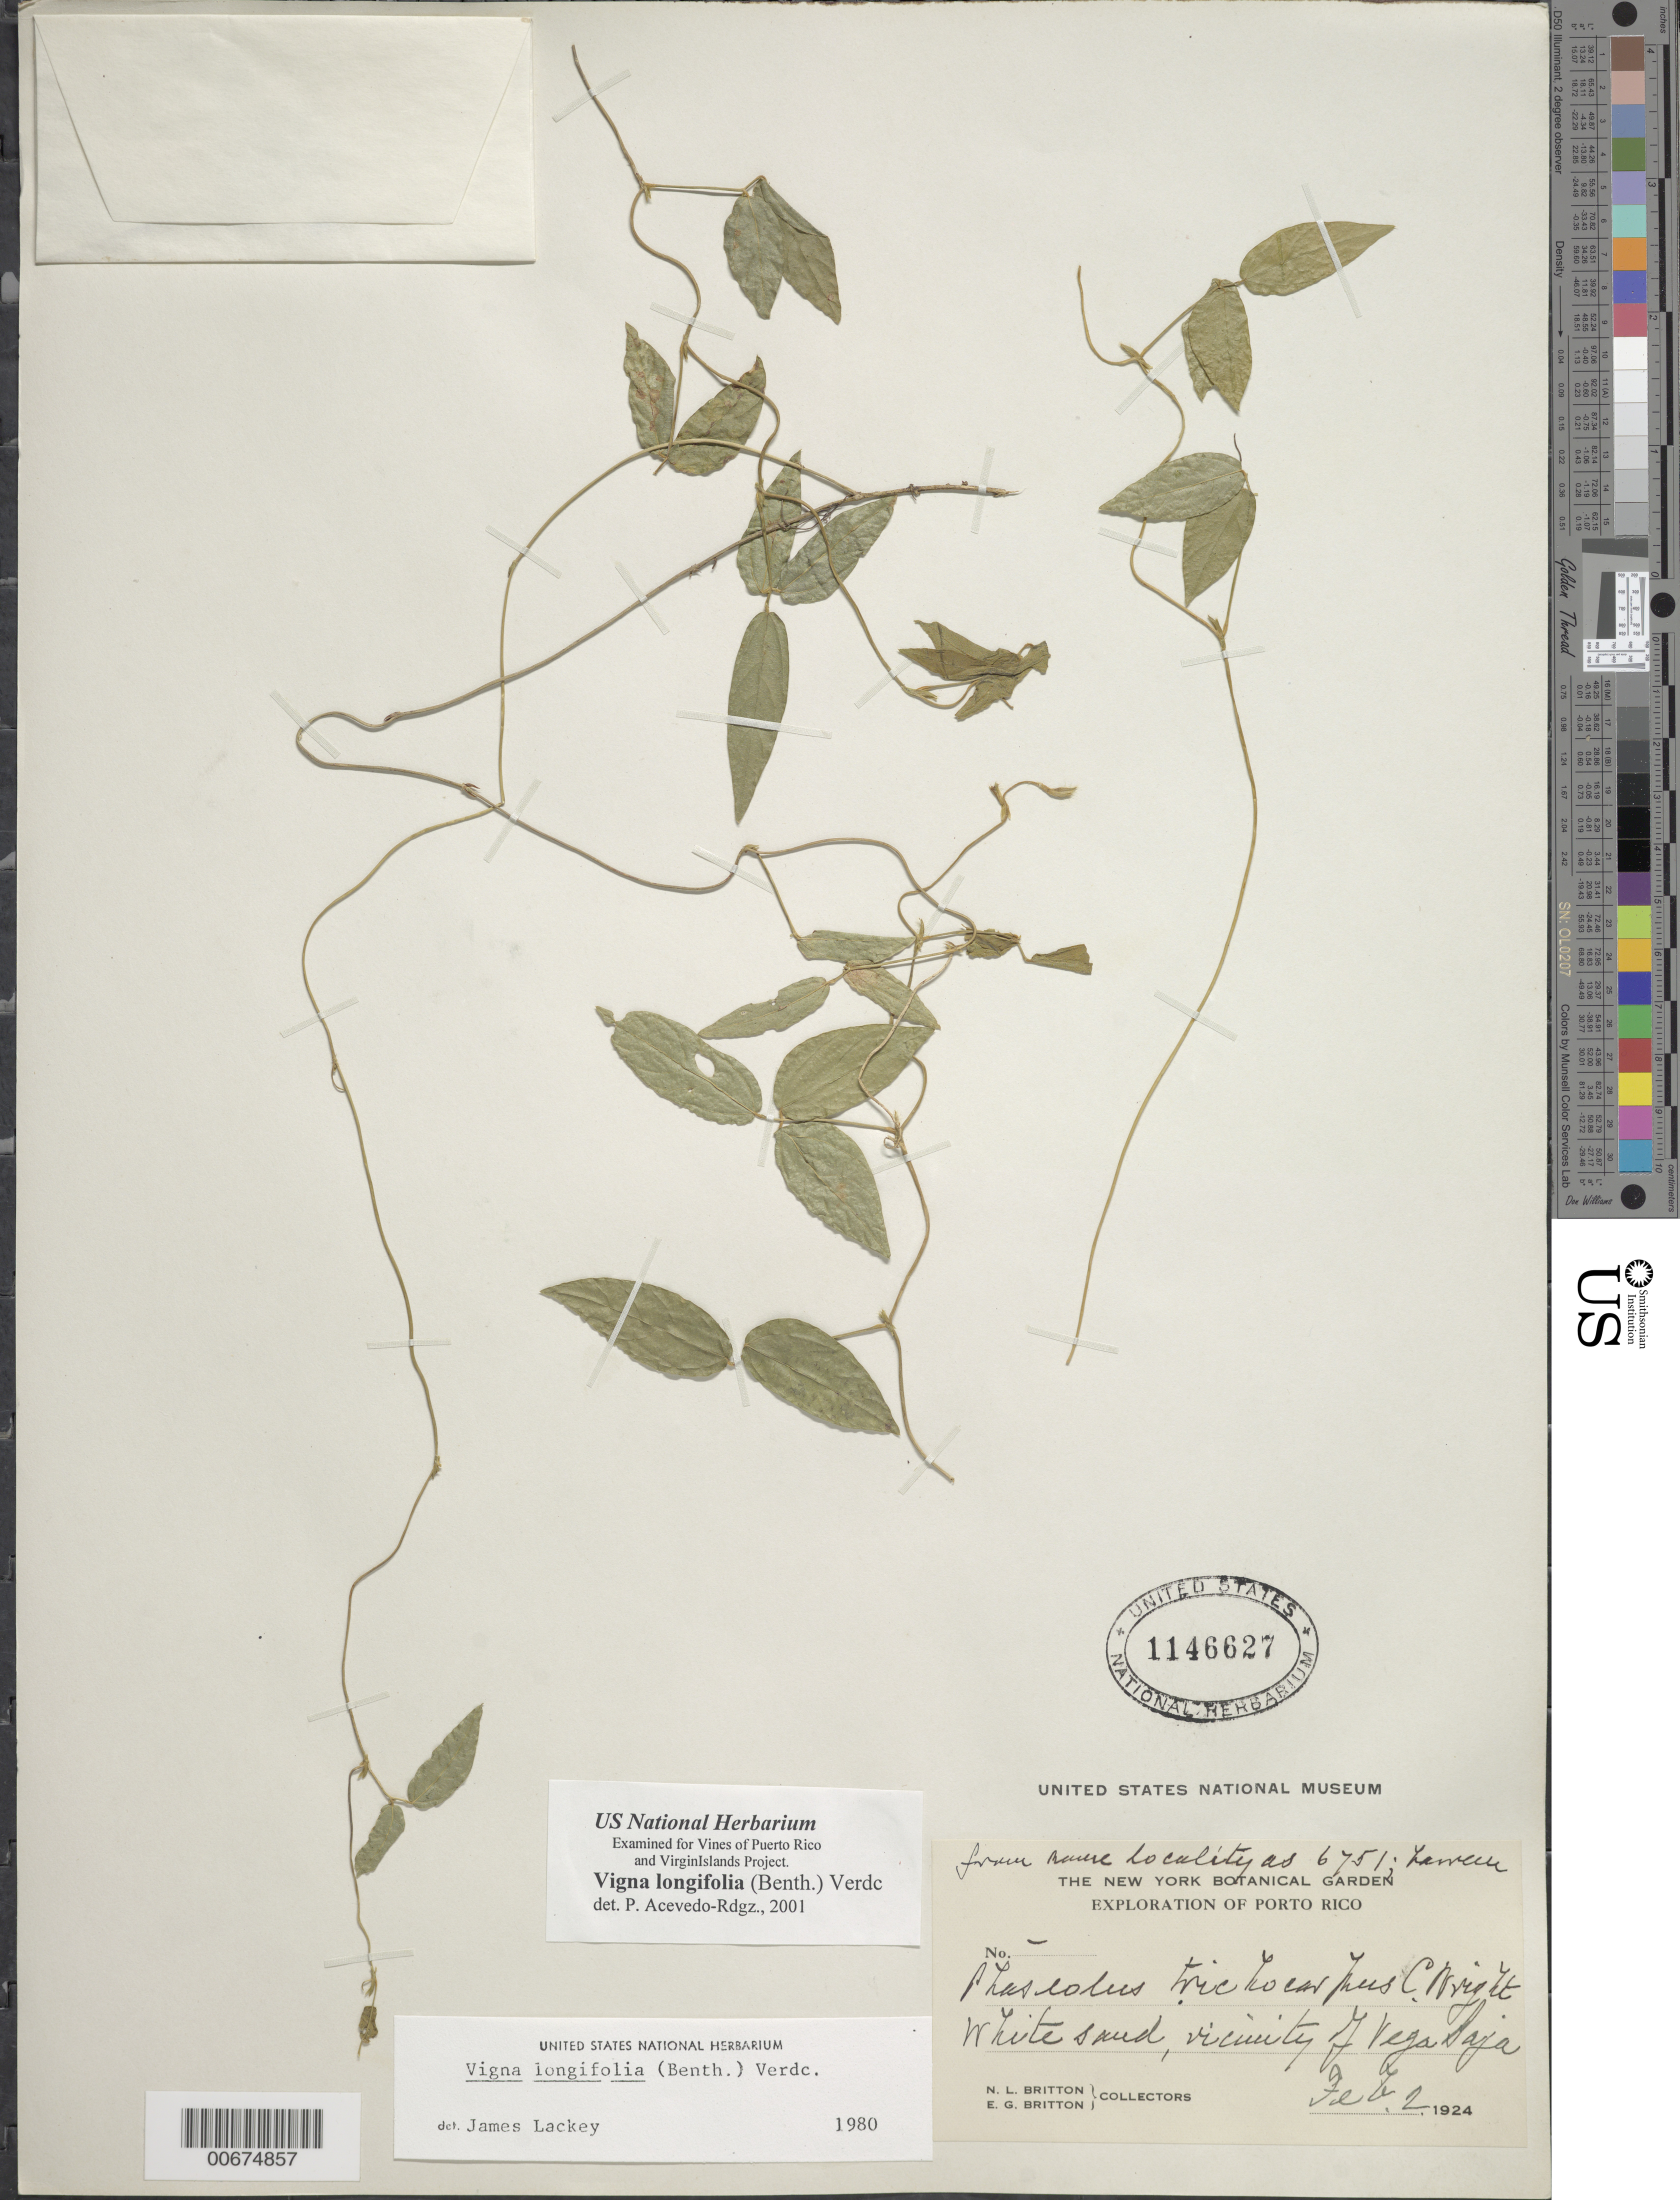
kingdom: Plantae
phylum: Tracheophyta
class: Magnoliopsida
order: Fabales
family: Fabaceae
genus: Vigna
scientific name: Vigna longifolia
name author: (Benth.) Verdc.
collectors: N. Britton & E. G. Britton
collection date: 1924-02-02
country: Puerto Rico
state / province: Vega Baja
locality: Porto Rico, vicinity of Vega Baja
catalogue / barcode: US 1146627